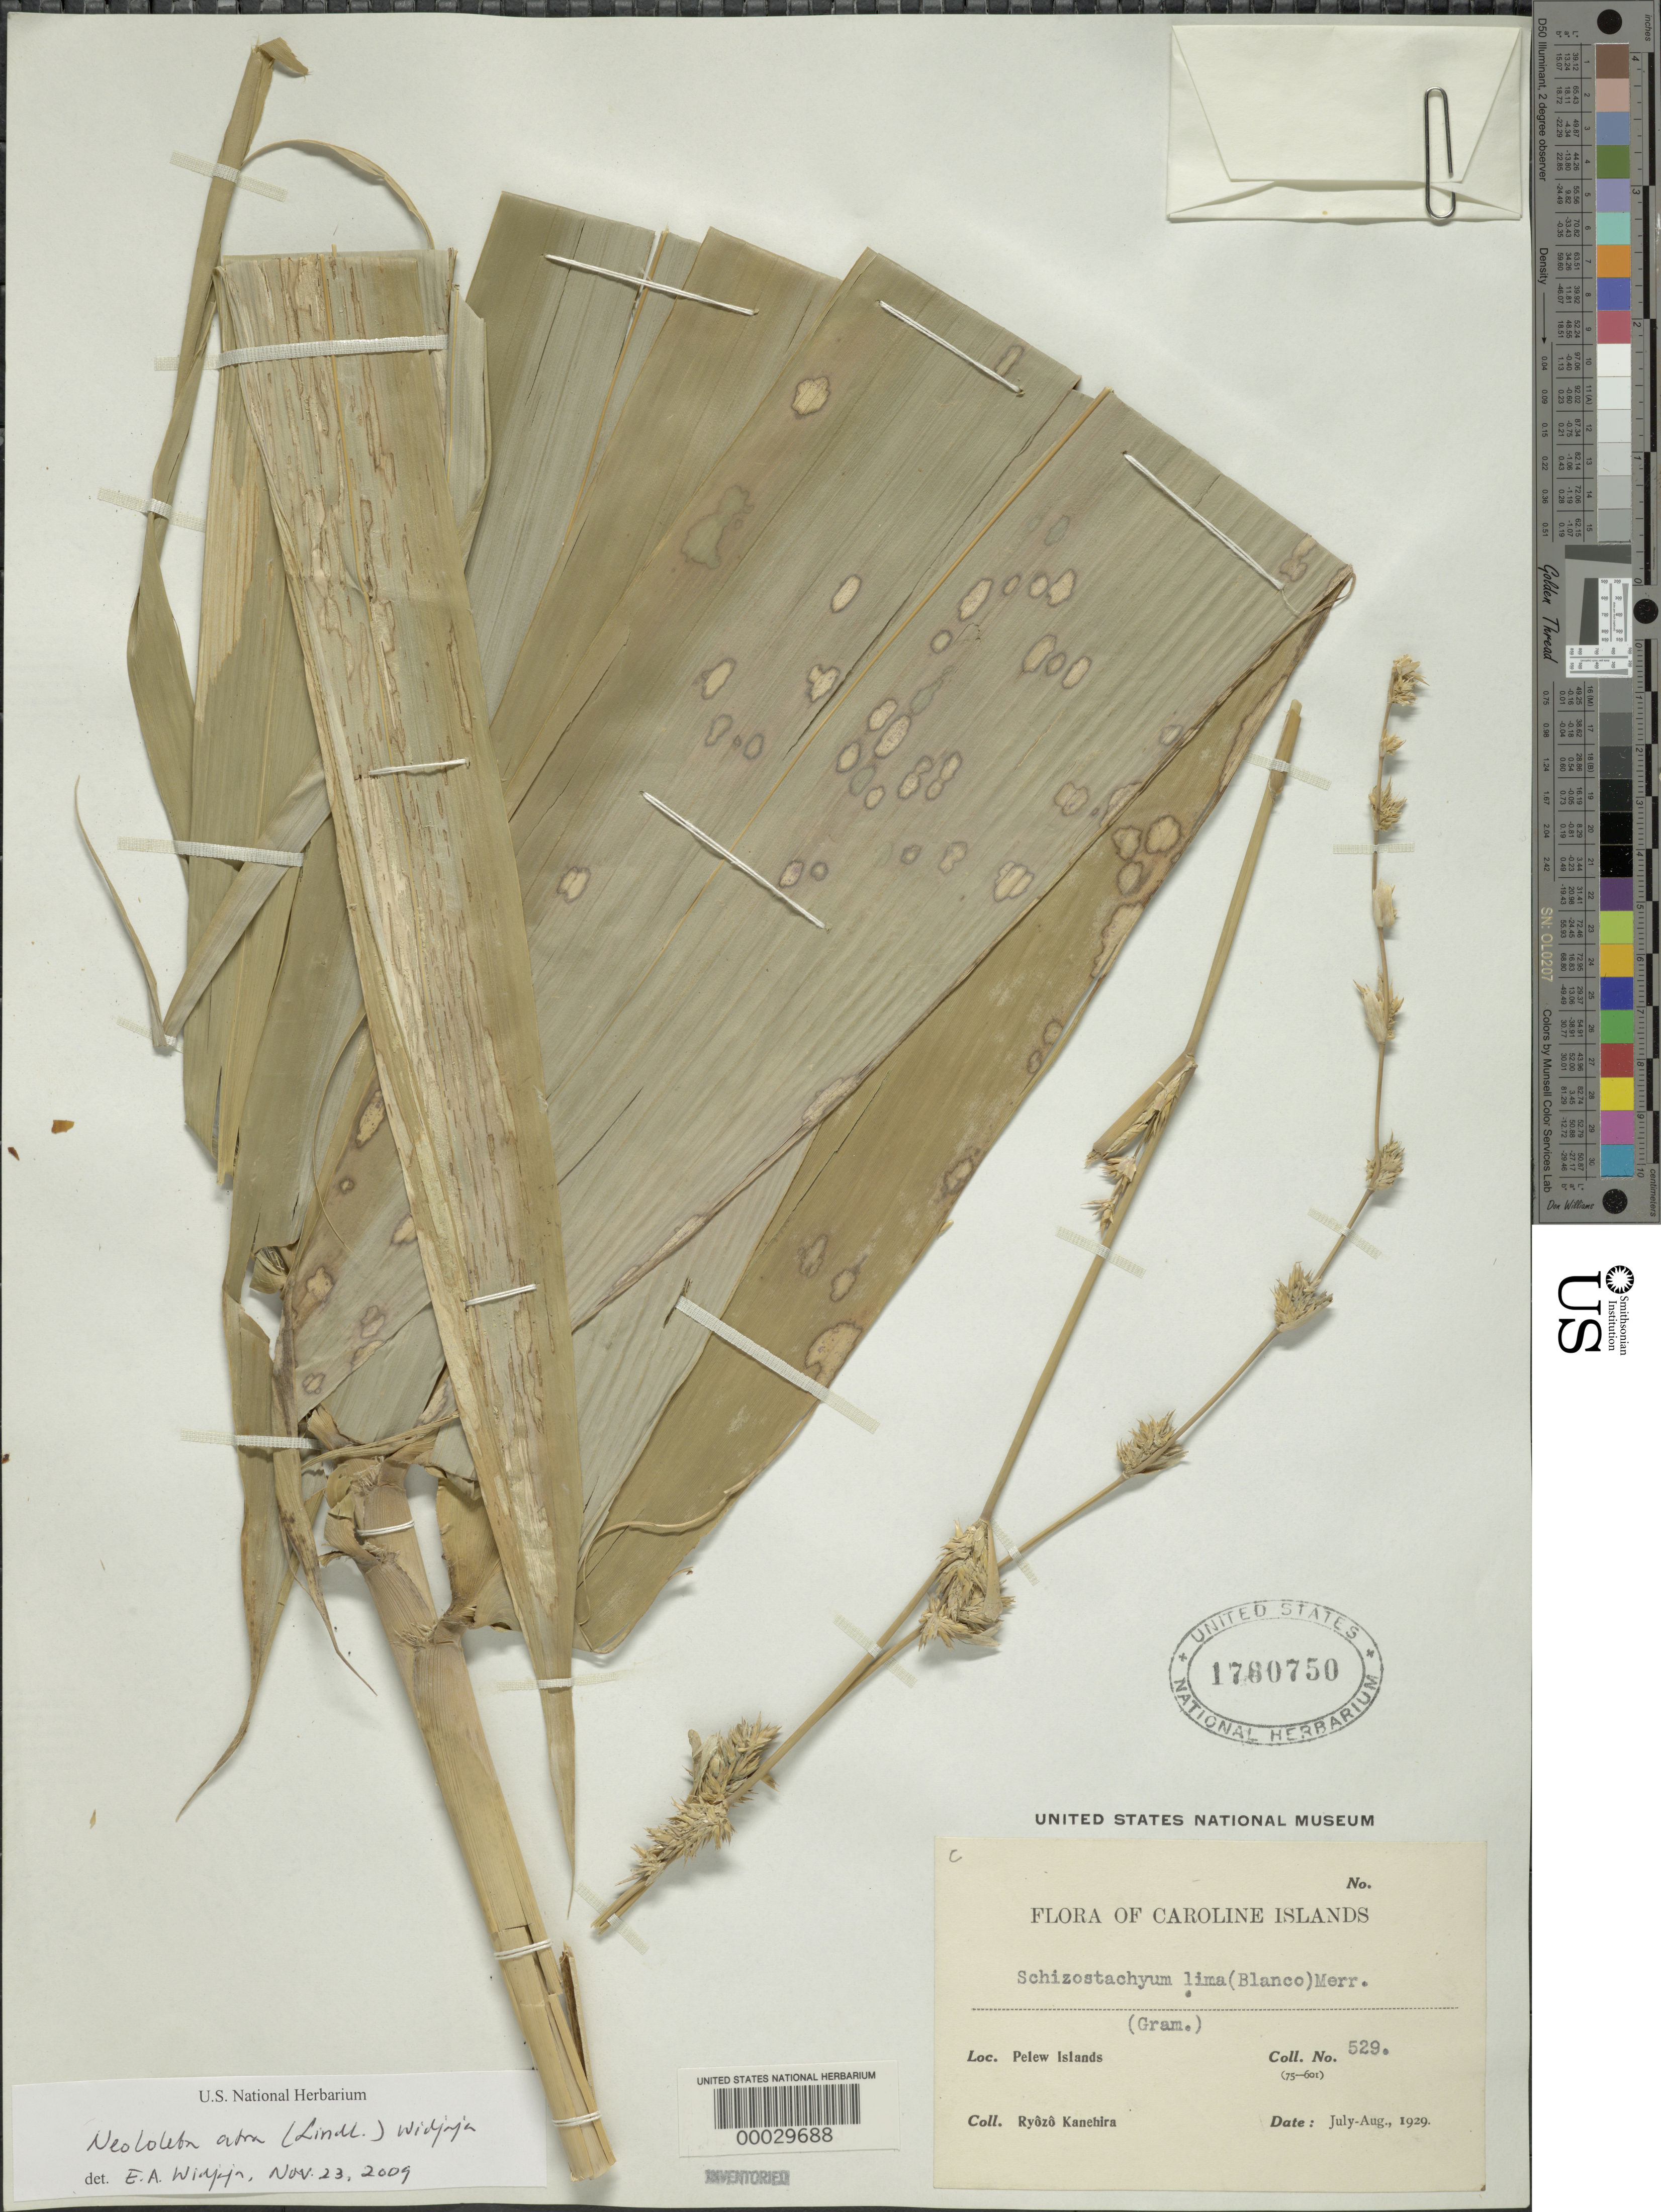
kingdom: Plantae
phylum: Tracheophyta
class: Liliopsida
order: Poales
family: Poaceae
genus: Neololeba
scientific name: Neololeba atra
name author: (Lindl.) Widjaja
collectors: R. Kanehira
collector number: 529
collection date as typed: Jul 1929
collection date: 1929-07/1929-08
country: Palau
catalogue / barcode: US 1760750